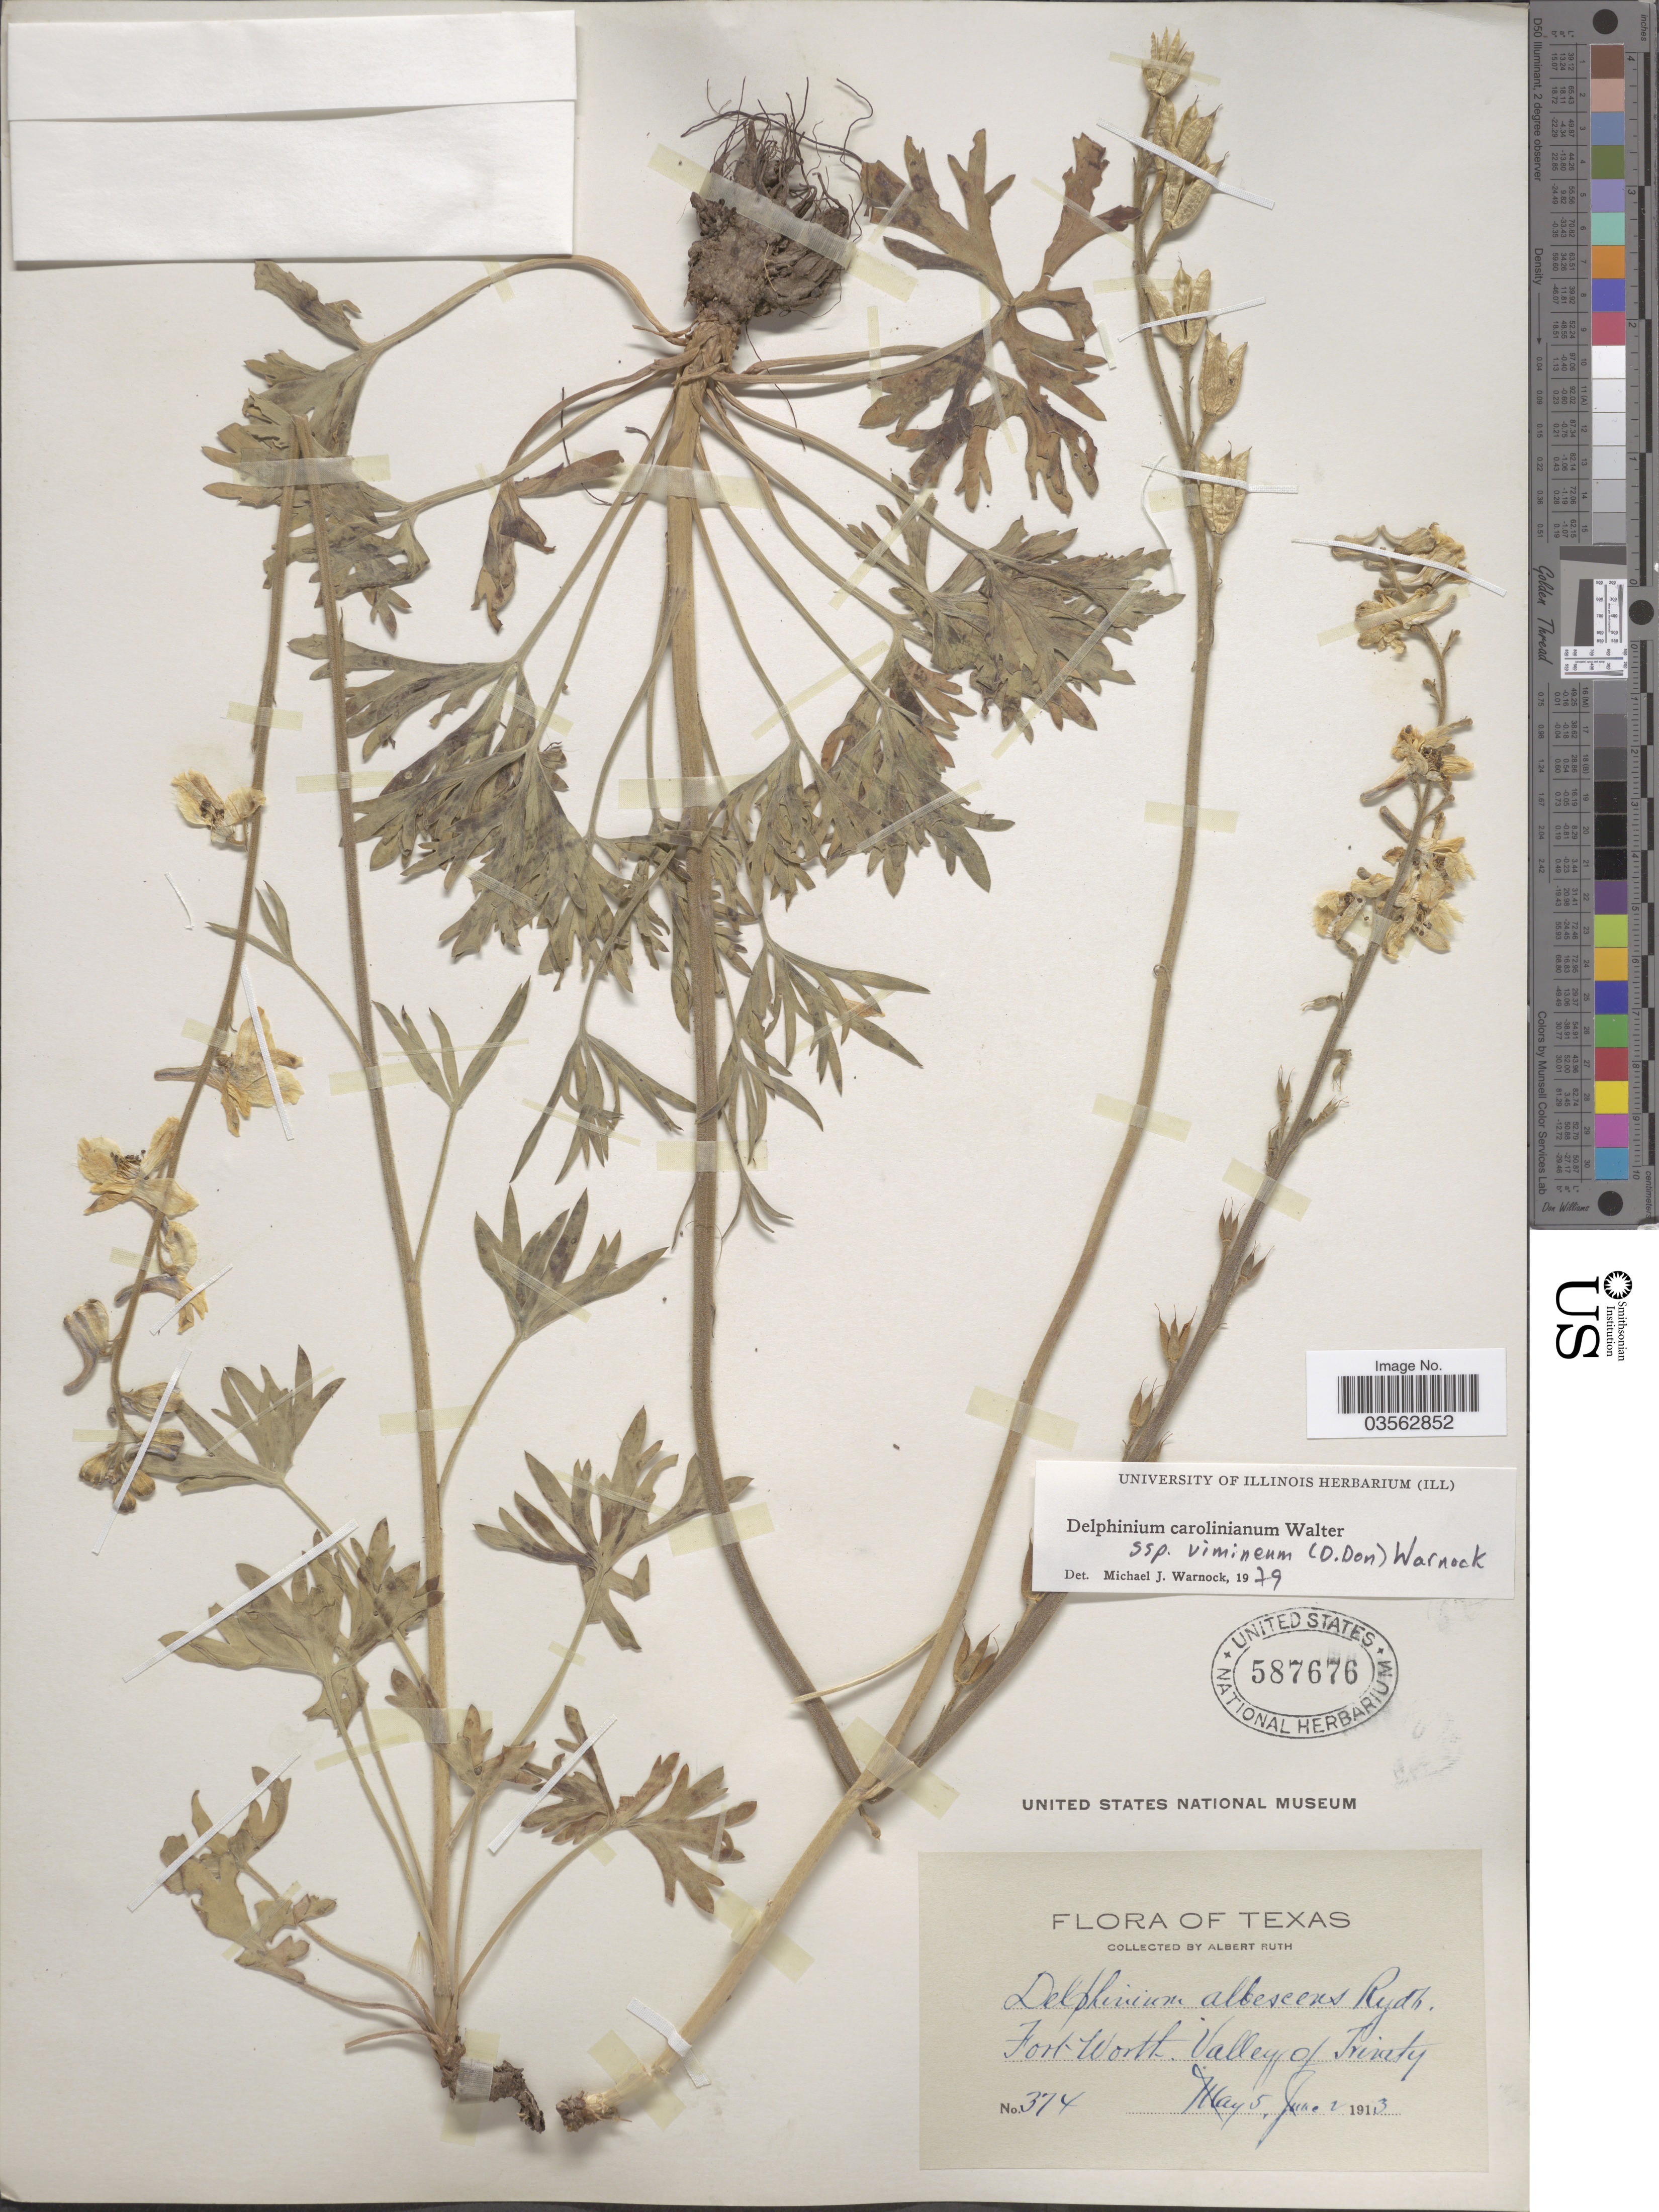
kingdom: Plantae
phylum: Tracheophyta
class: Magnoliopsida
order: Ranunculales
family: Ranunculaceae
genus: Delphinium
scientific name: Delphinium carolinianum subsp. vimineum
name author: Walter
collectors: A. Ruth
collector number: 374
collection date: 1913-05-05/1913-06-02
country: United States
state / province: Texas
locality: Fort Worth Valley of Trinity.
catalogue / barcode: US 587676